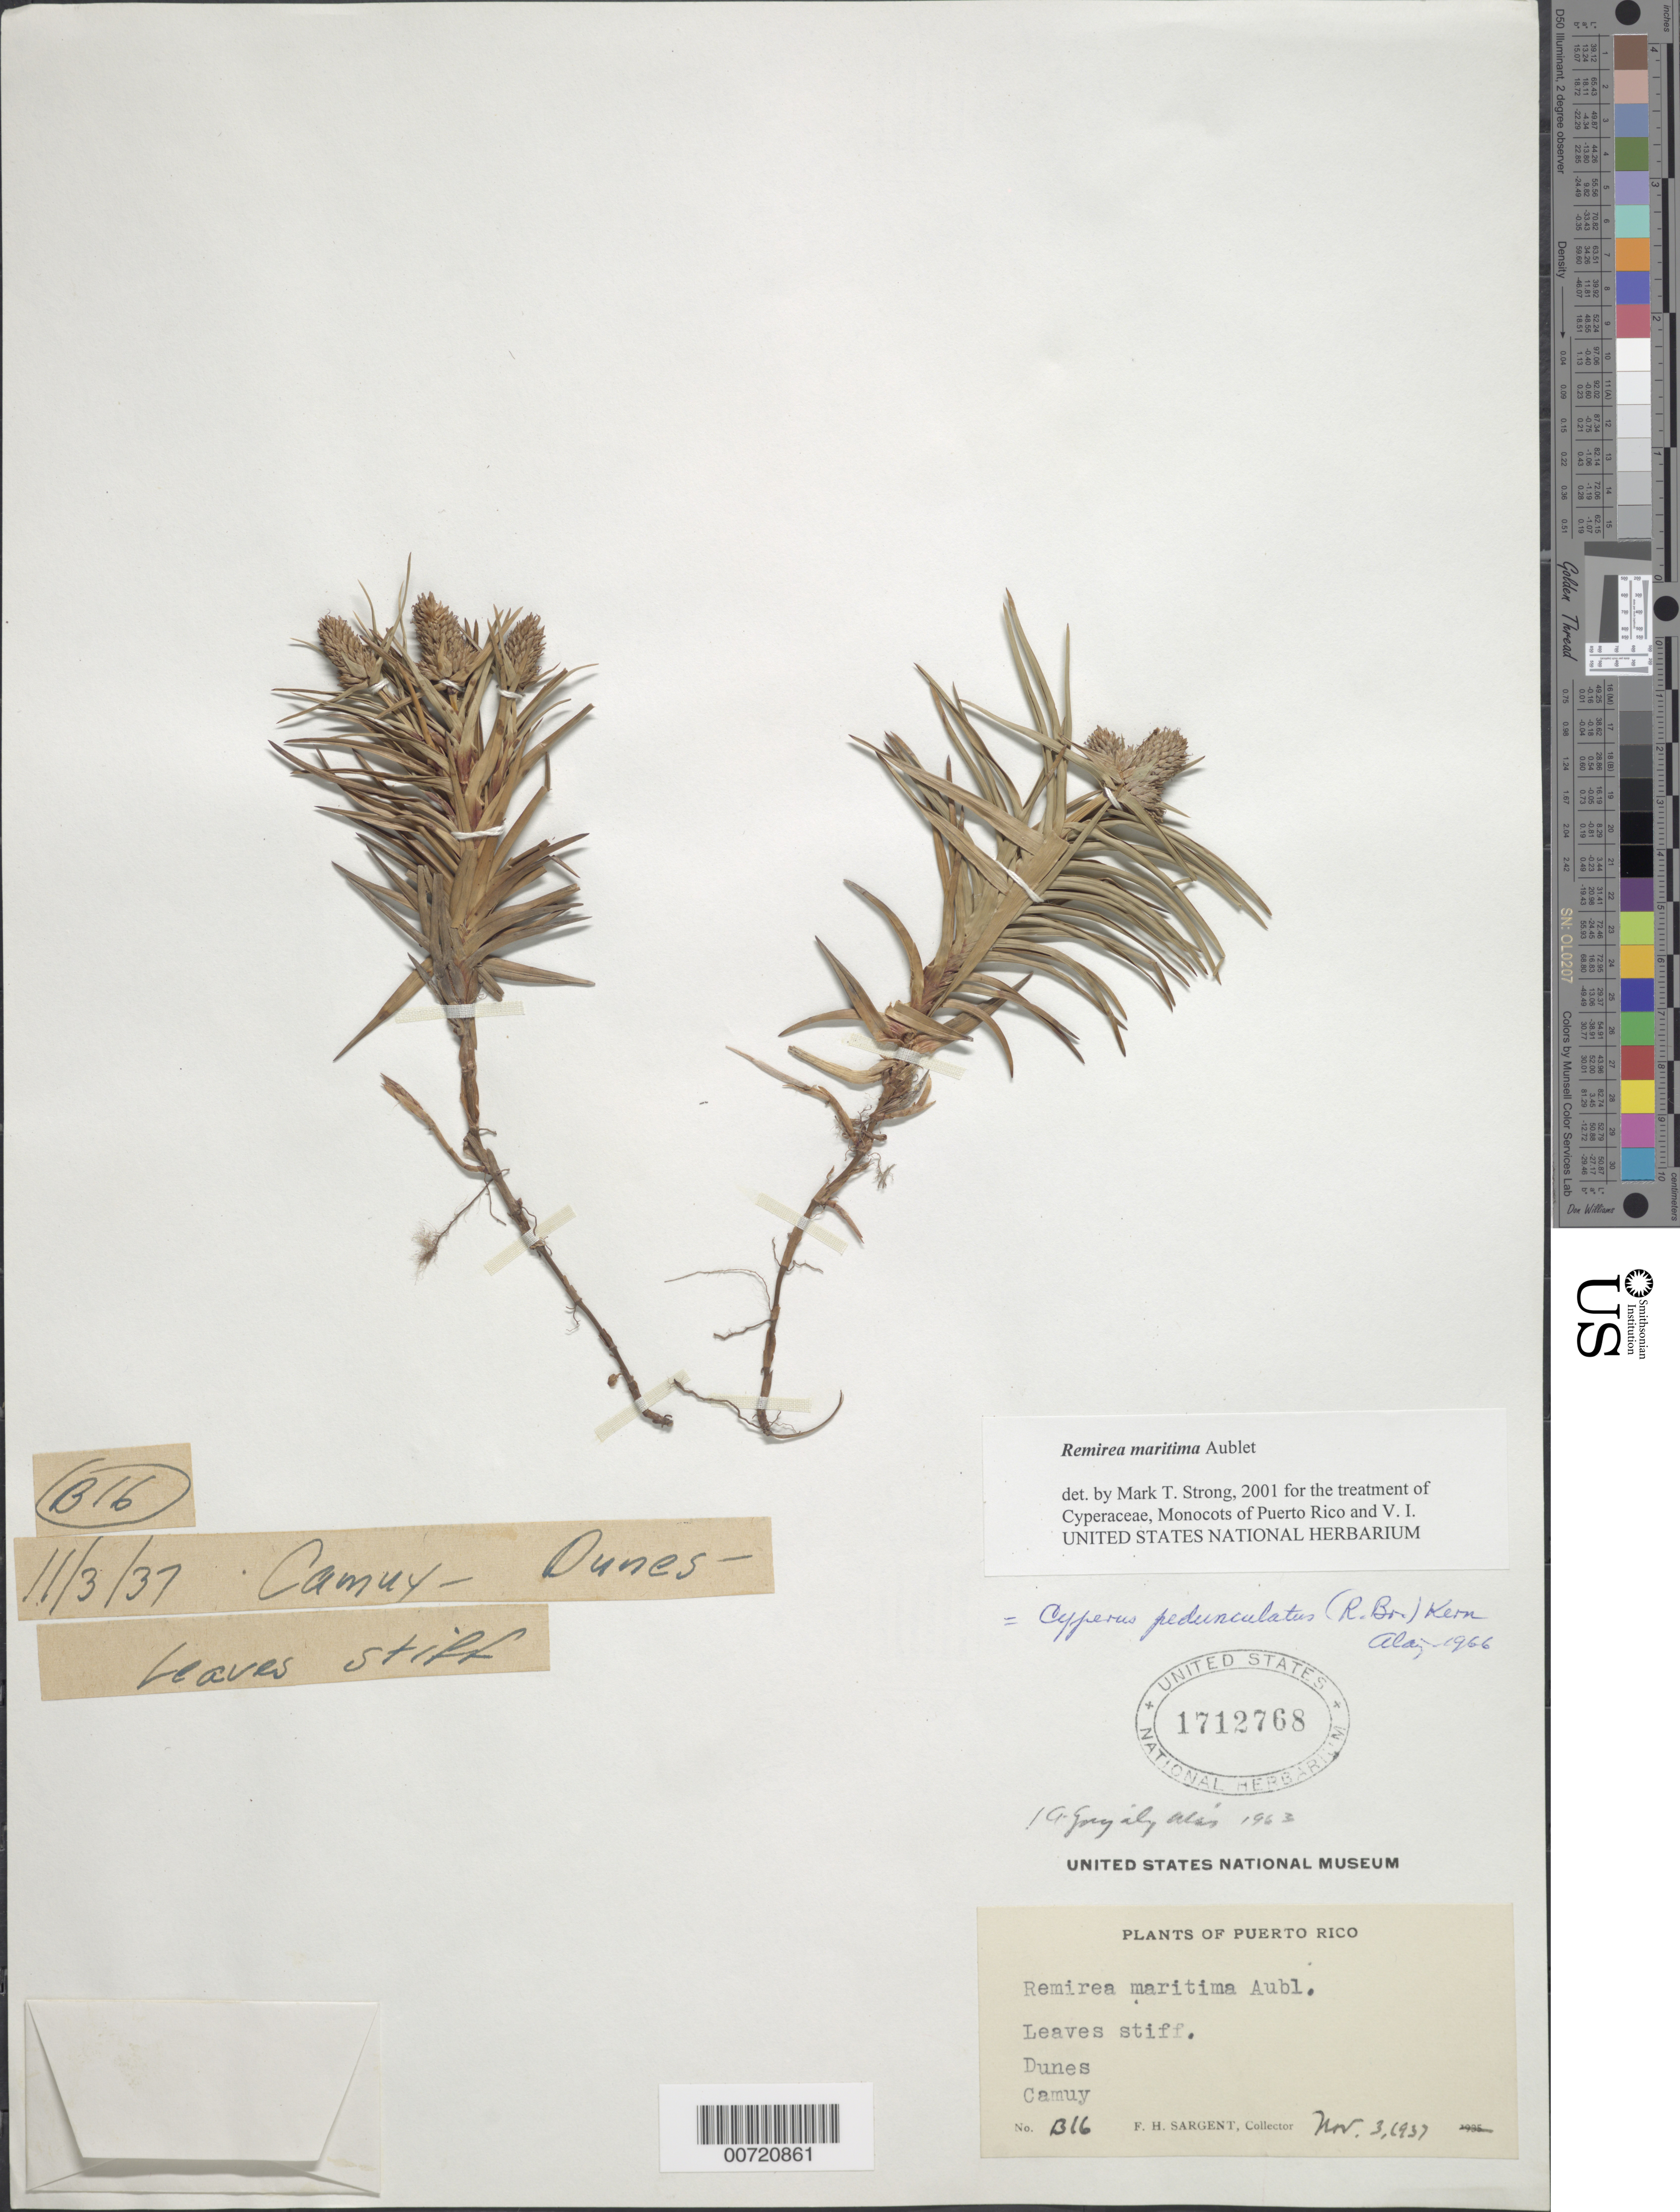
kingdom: Plantae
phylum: Tracheophyta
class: Liliopsida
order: Poales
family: Cyperaceae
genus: Cyperus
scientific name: Cyperus pedunculatus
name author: (R. Br.) J. Kern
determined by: Strong, M. T., (US), Smithsonian Institution - National Museum of Natural History (UNITED STATES)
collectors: F. H. Sargent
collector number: B16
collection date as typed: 03 Nov 1937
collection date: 1937-11-03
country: Puerto Rico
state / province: Camuy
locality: Camuy.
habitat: Dunes.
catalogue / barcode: US 1712768